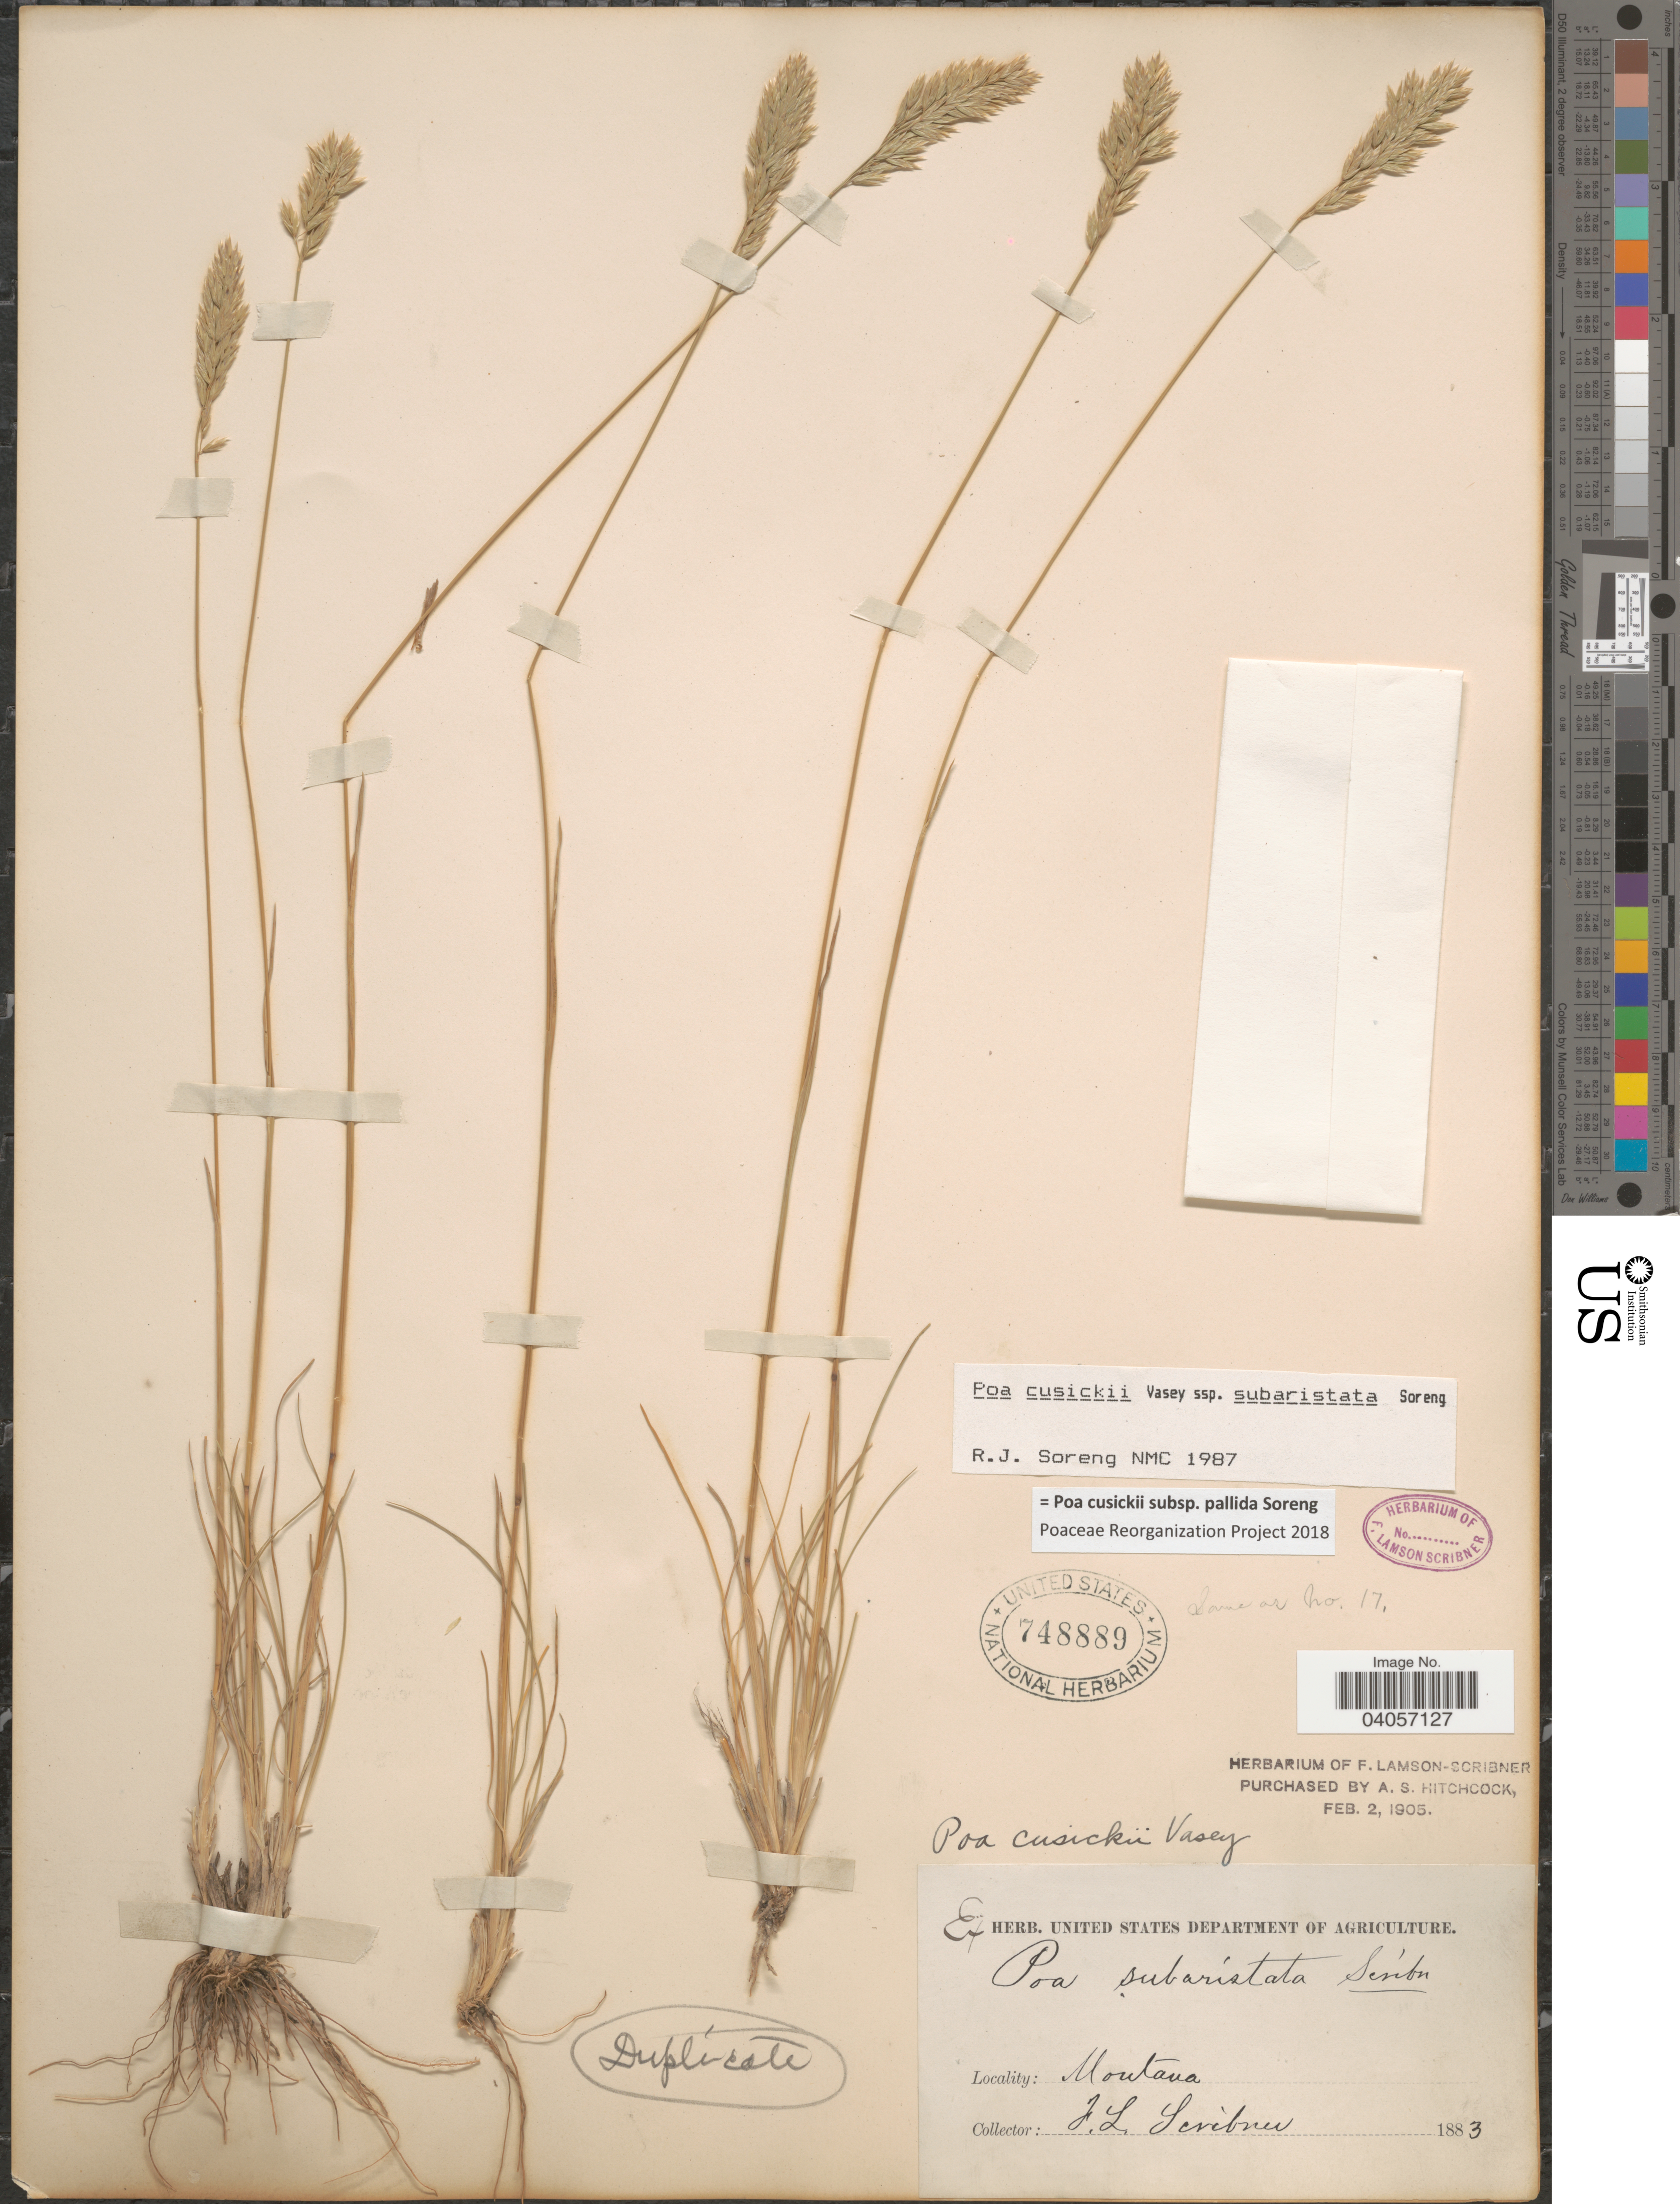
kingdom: Plantae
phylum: Tracheophyta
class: Liliopsida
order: Poales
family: Poaceae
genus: Poa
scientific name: Poa cusickii subsp. pallida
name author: Soreng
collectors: F. L. Scribner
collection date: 1883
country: United States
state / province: Montana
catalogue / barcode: US 748889